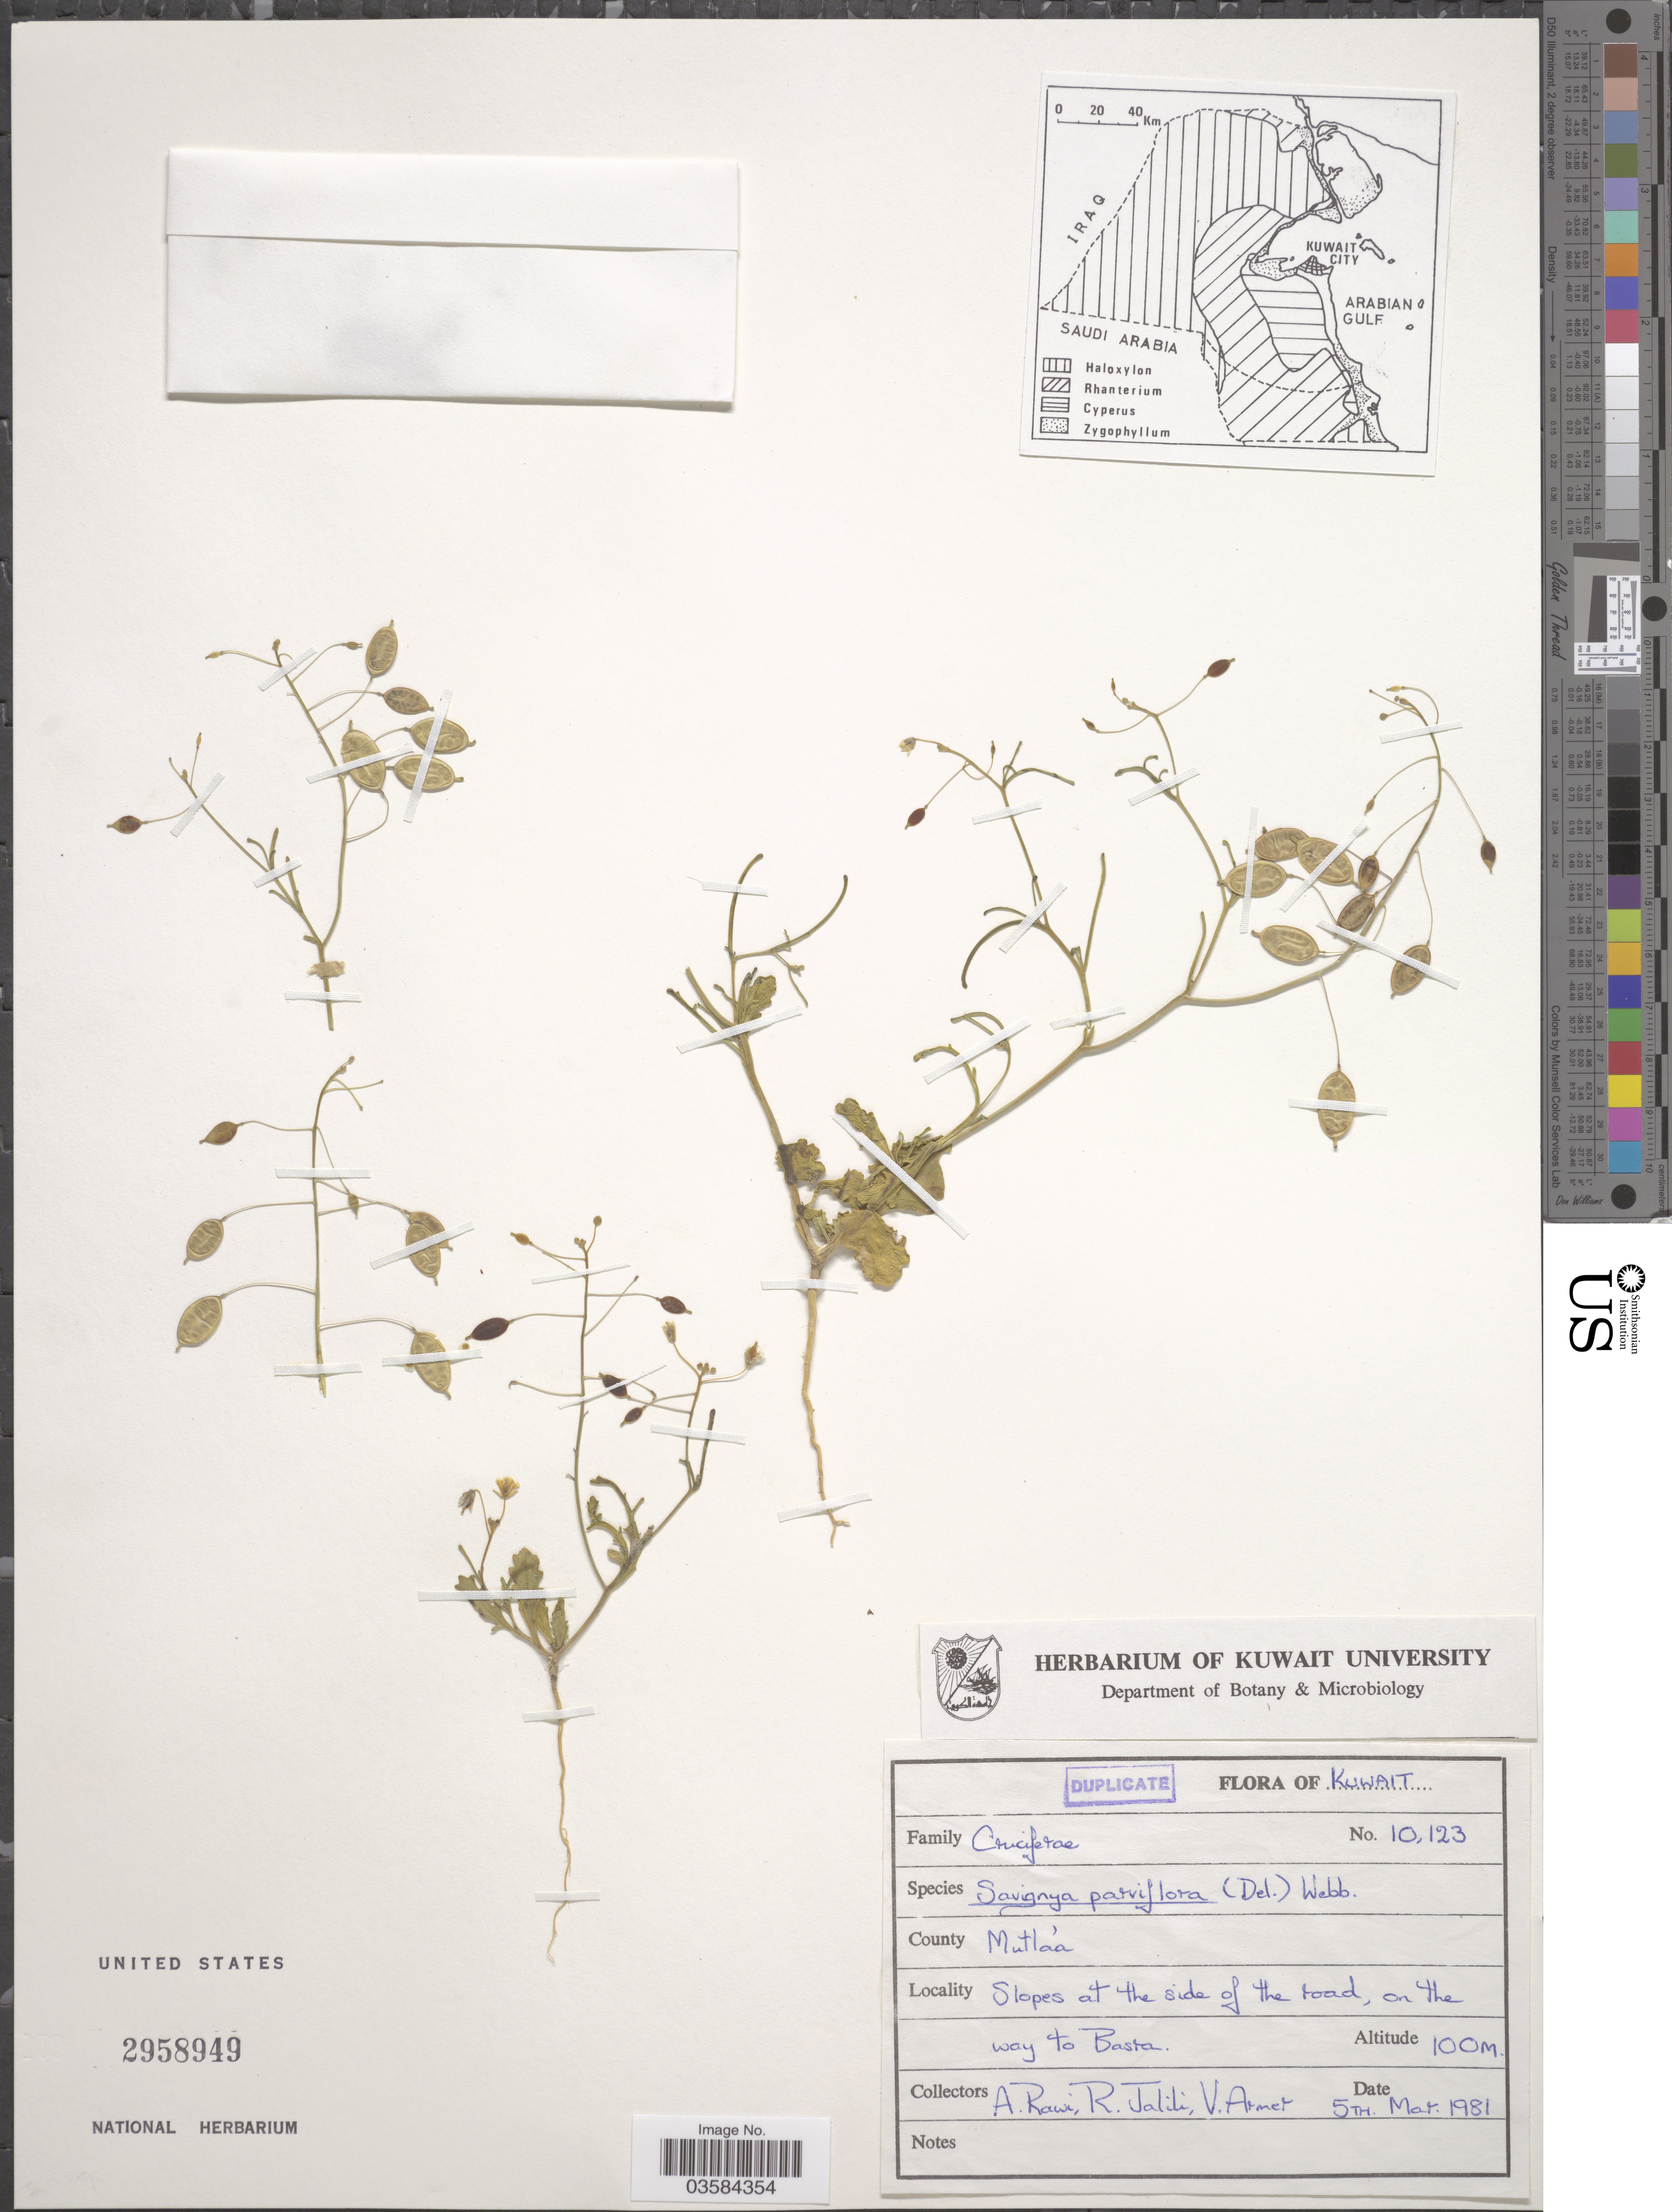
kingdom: Plantae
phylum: Tracheophyta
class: Magnoliopsida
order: Brassicales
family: Brassicaceae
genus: Savignya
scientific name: Savignya parviflora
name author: (Delile) Webb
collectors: A. Rawi, R. Jalili & V. Armet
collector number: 10123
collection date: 1981-03-05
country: Kuwait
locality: County Mutlaa. Slopes at the side of the road, on the way to Basra.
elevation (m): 100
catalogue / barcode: US 2958949